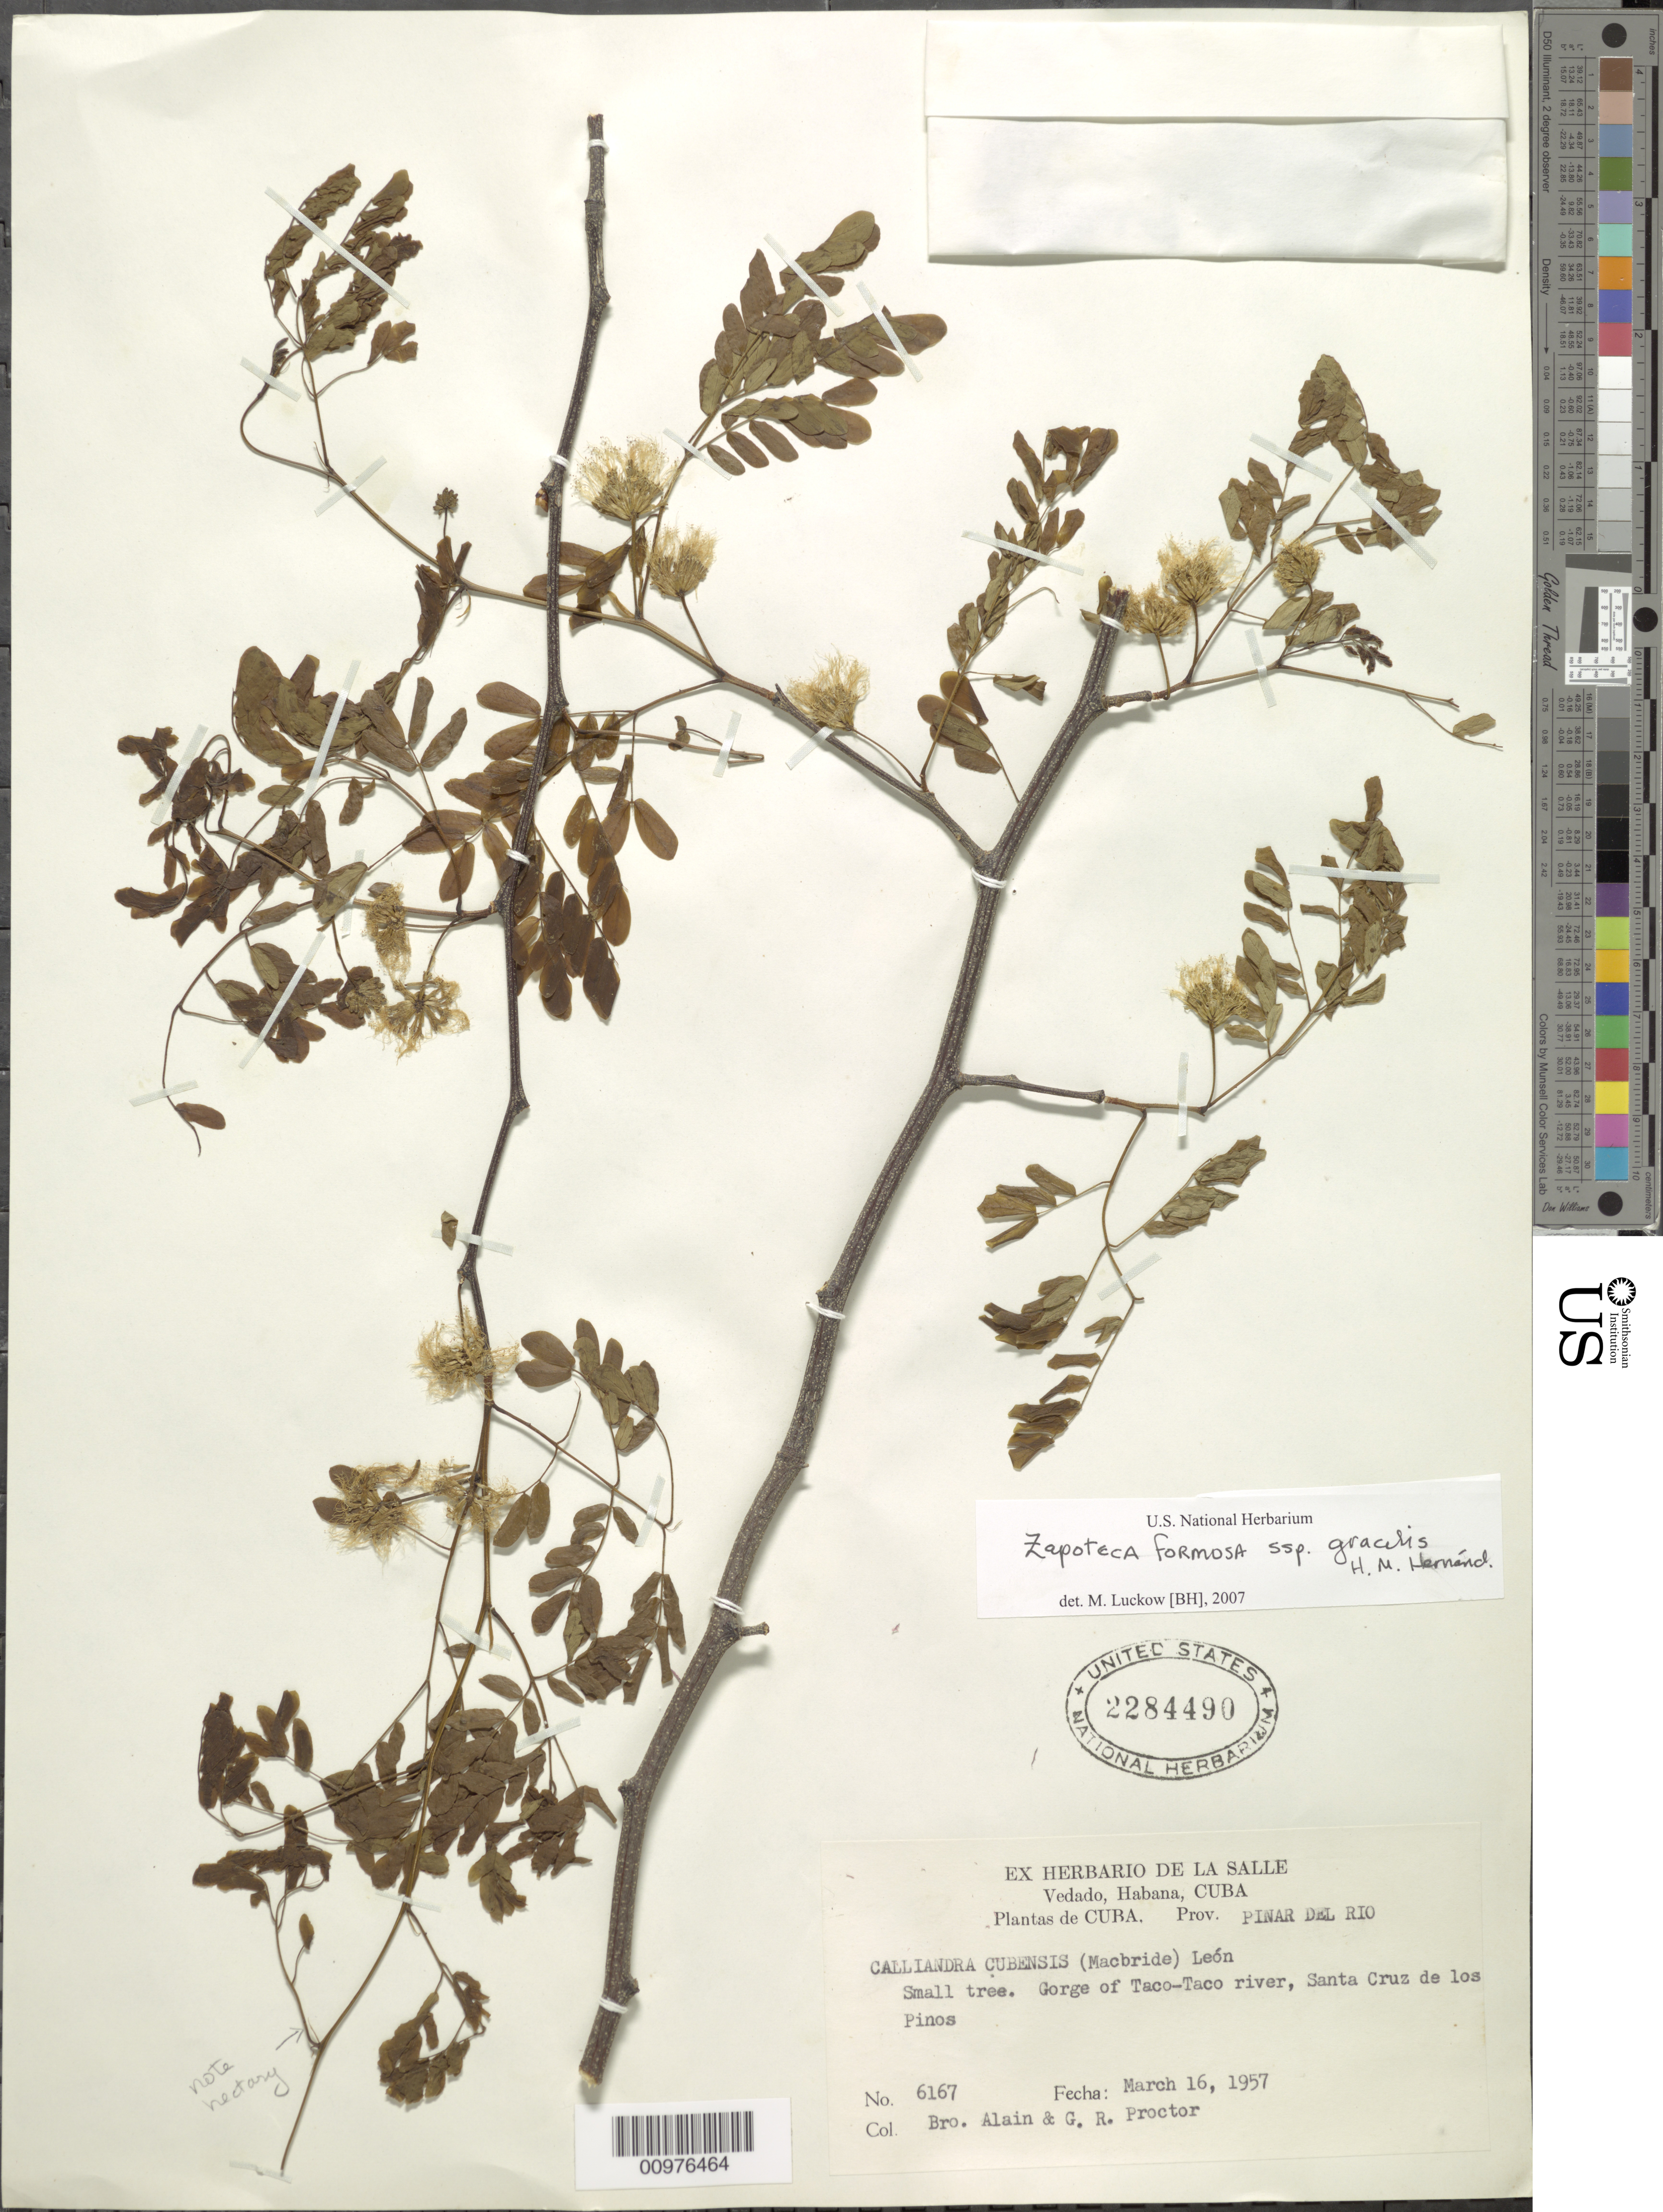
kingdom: Plantae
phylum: Tracheophyta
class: Magnoliopsida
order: Fabales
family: Fabaceae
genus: Zapoteca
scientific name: Zapoteca formosa subsp. gracilis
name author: (Griseb.) H.M. Hern.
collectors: A. H. Liogier & G. R. Proctor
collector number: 6167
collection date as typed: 06 Mar 1957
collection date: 1957-03-06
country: Cuba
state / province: Pinar del Rio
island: Cuba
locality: Gorge of Taco-taco river, Santa Cruz de los Pinos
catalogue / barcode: US 2284490